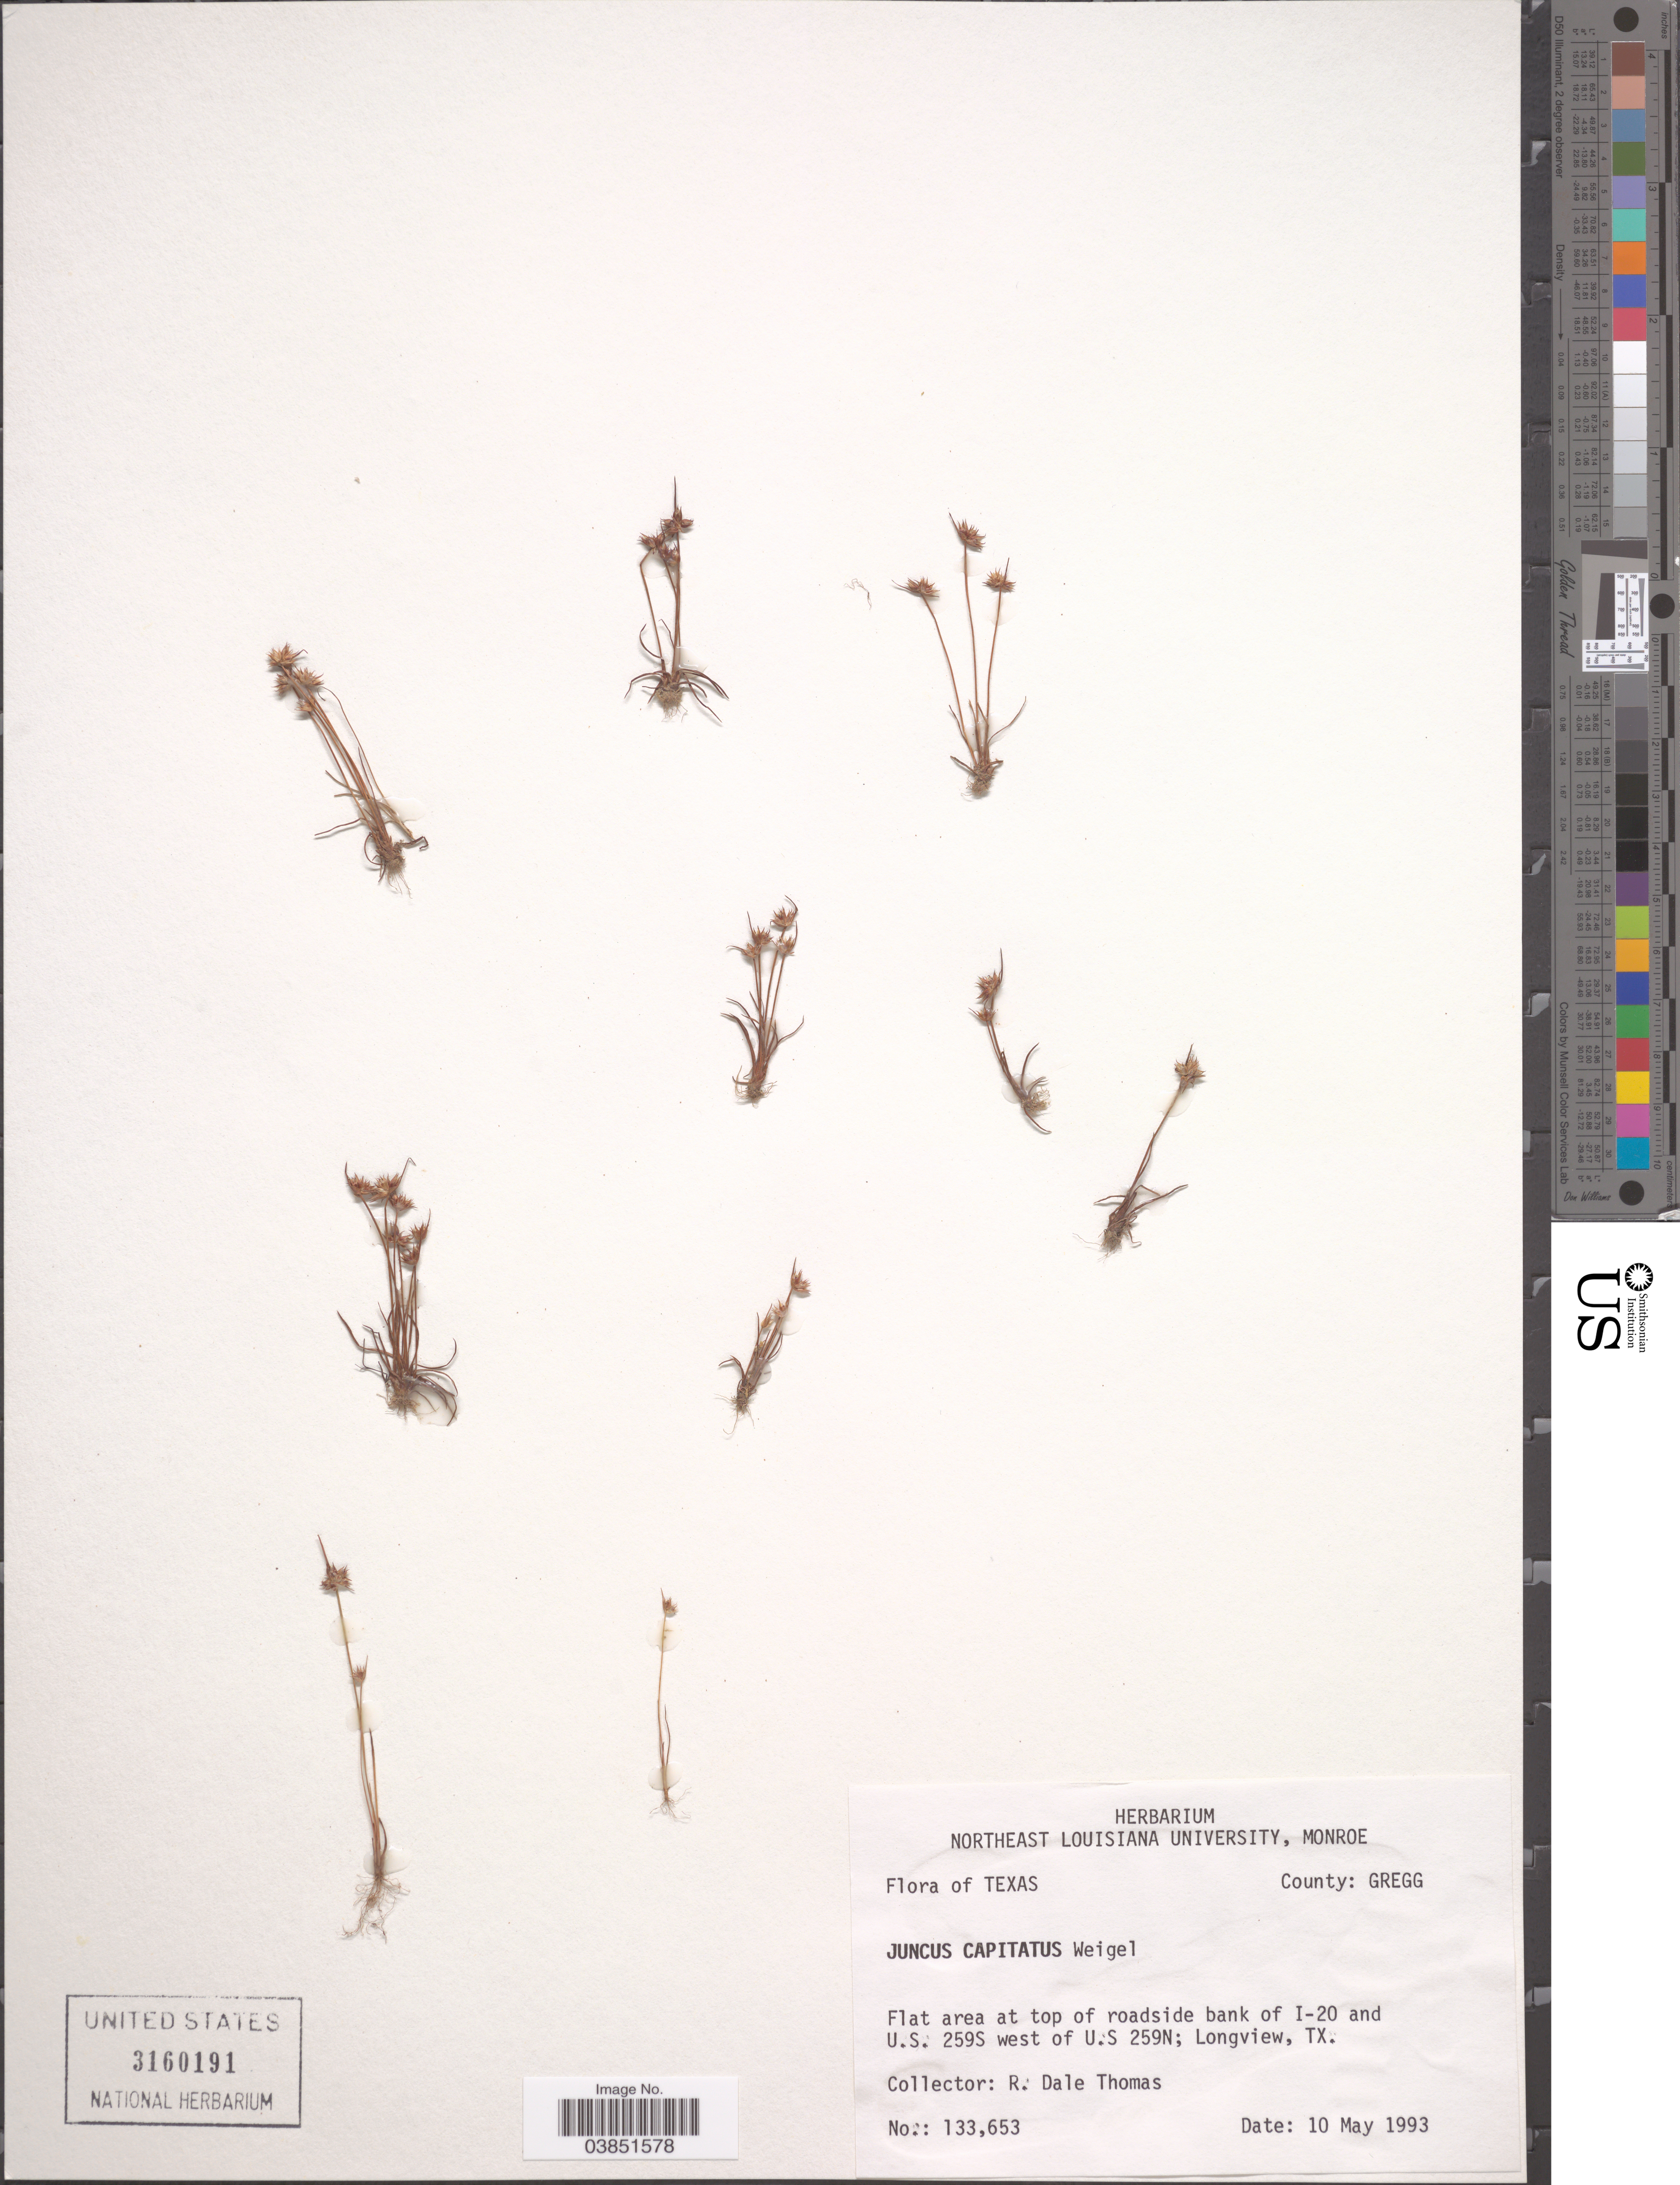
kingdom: Plantae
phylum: Tracheophyta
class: Liliopsida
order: Poales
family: Juncaceae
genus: Juncus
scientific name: Juncus capitatus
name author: Weigel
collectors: R. Thomas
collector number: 133653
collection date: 1993-05-10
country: United States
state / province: Texas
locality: County: Gregg. At top of roadside bank of I-20 and U.S. 259S west of U.S. 259N; Longview.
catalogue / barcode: US 3160191